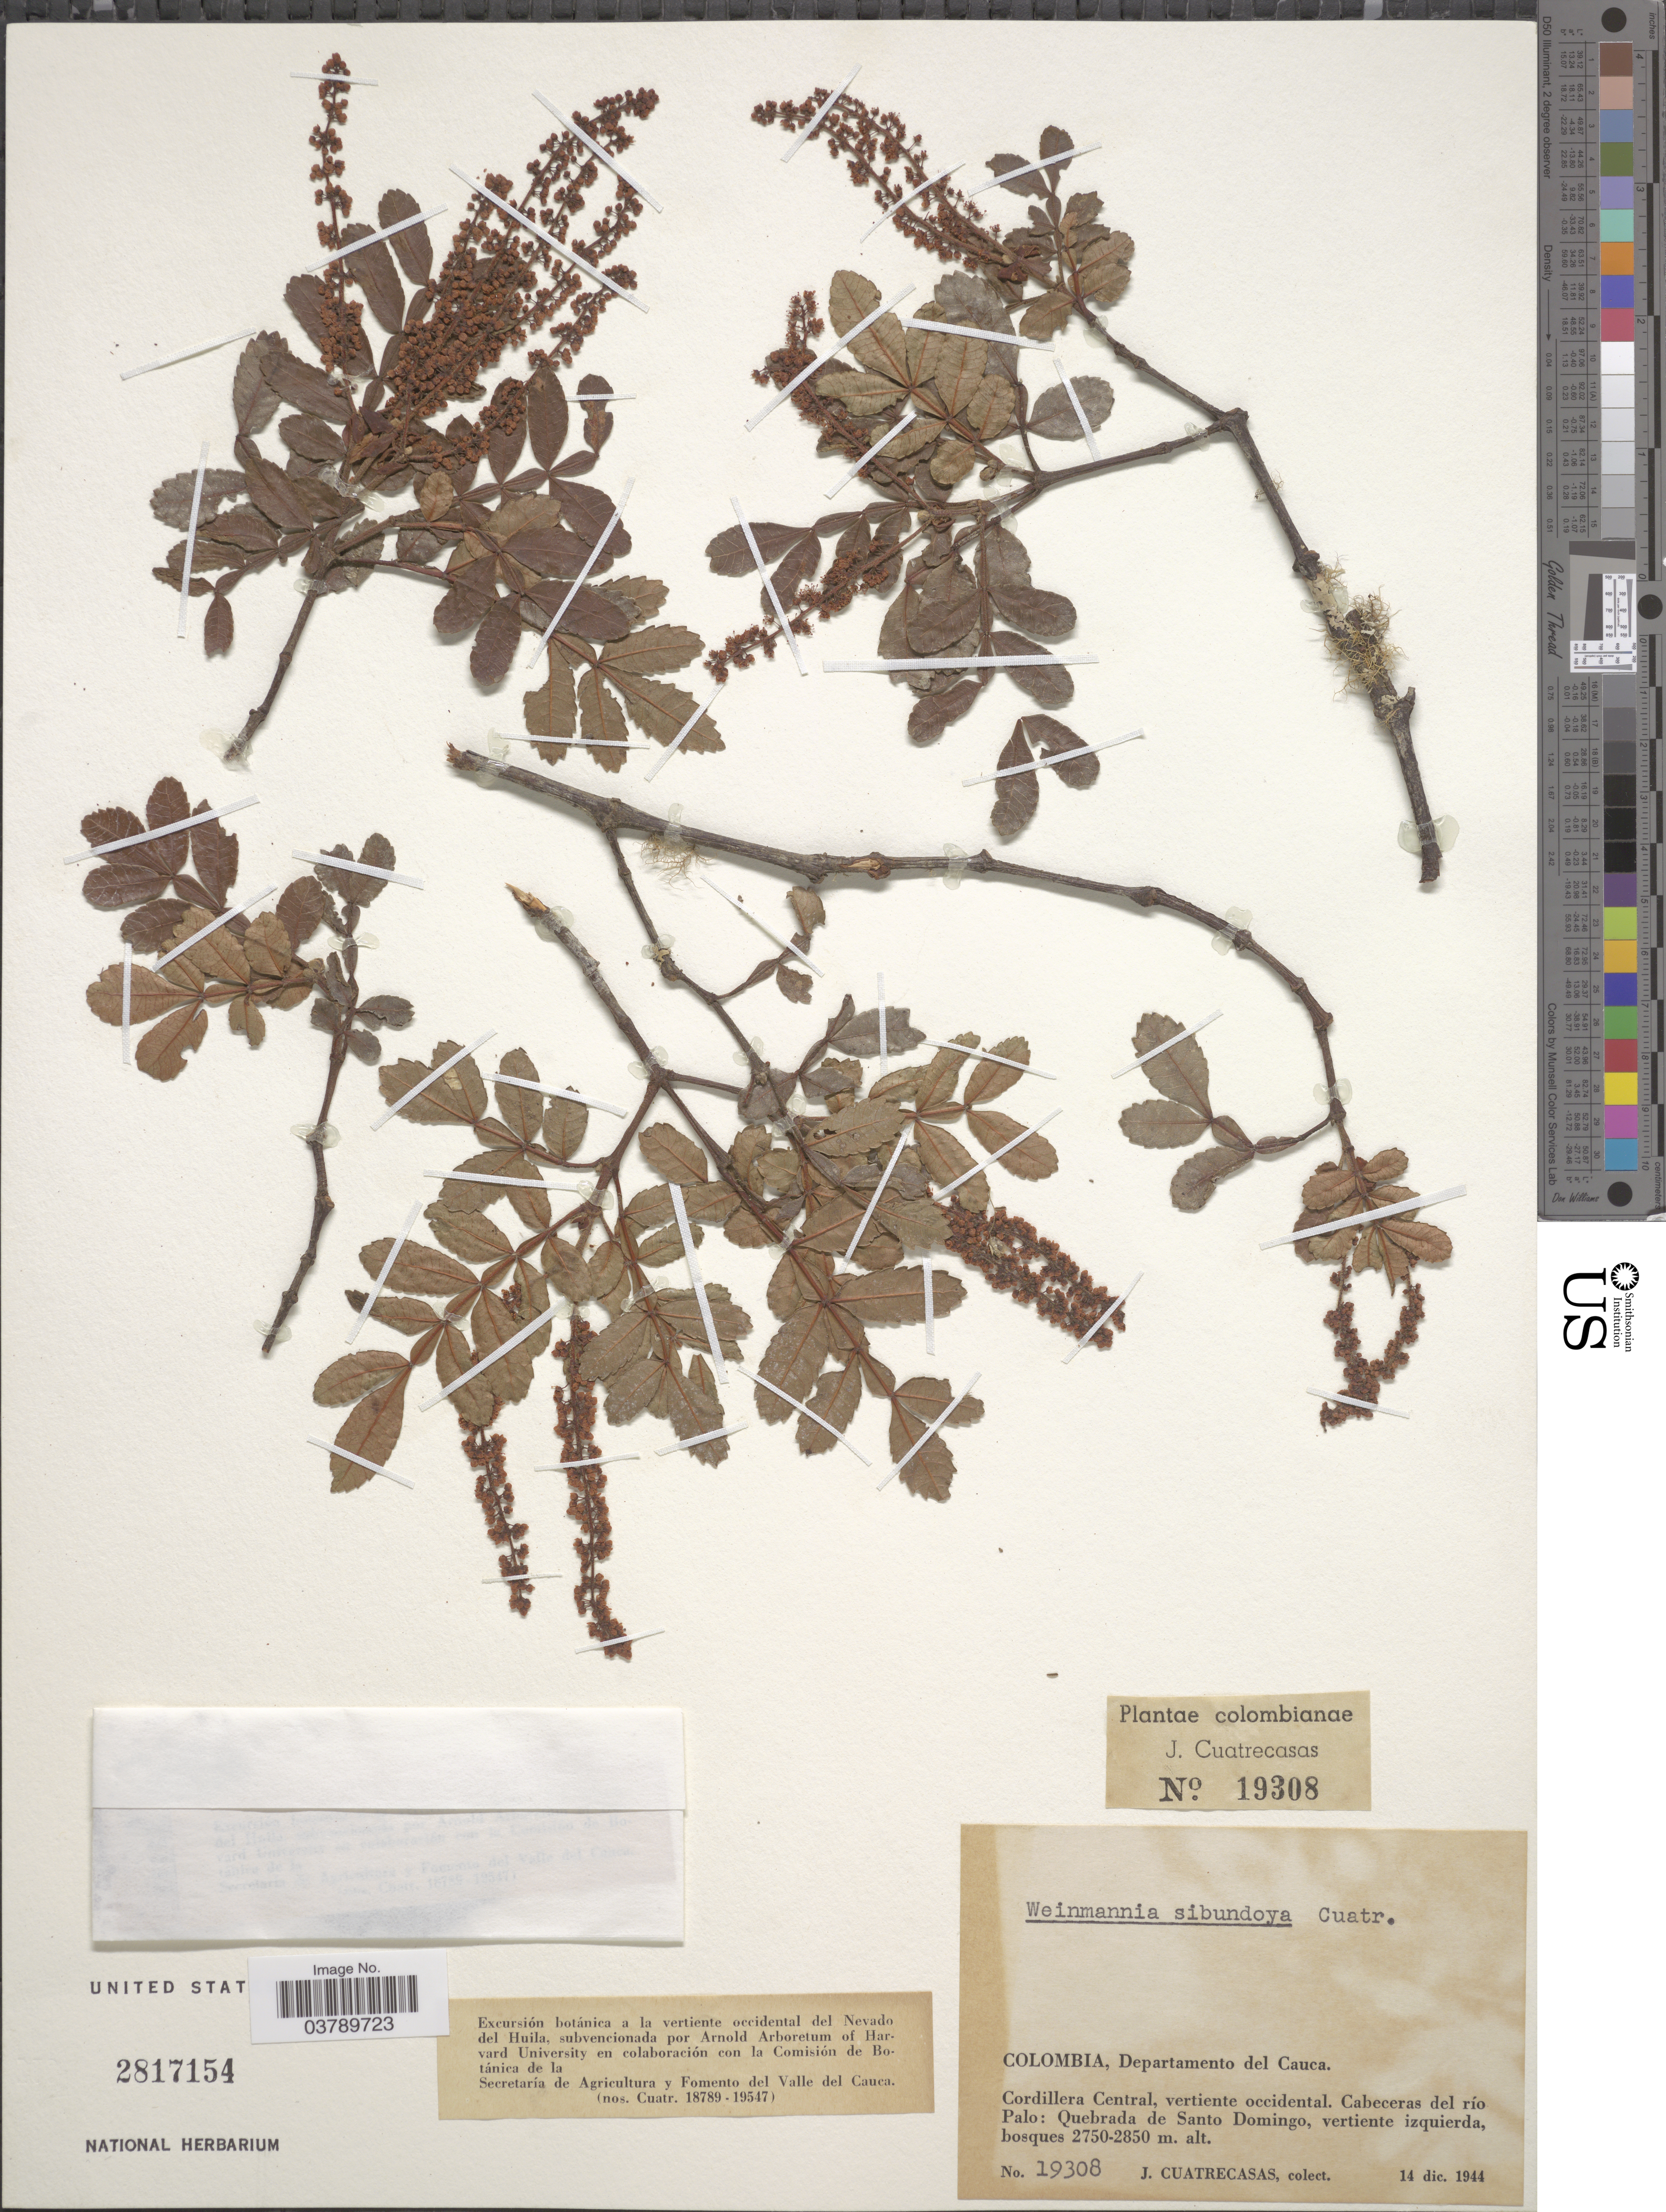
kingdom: Plantae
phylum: Tracheophyta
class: Magnoliopsida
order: Oxalidales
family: Cunoniaceae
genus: Weinmannia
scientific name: Weinmannia sibundoya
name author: Cuatrec.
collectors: J. Cuatrecasas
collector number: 19308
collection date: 1944-12-14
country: Colombia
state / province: Cauca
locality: Departamento del Cauca. Cordillera Central, vertiente occidental. Cabeceras del río Palo: Quebrada de Santo Domingo, vertiente izquierda.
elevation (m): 2750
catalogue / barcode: US 2817154